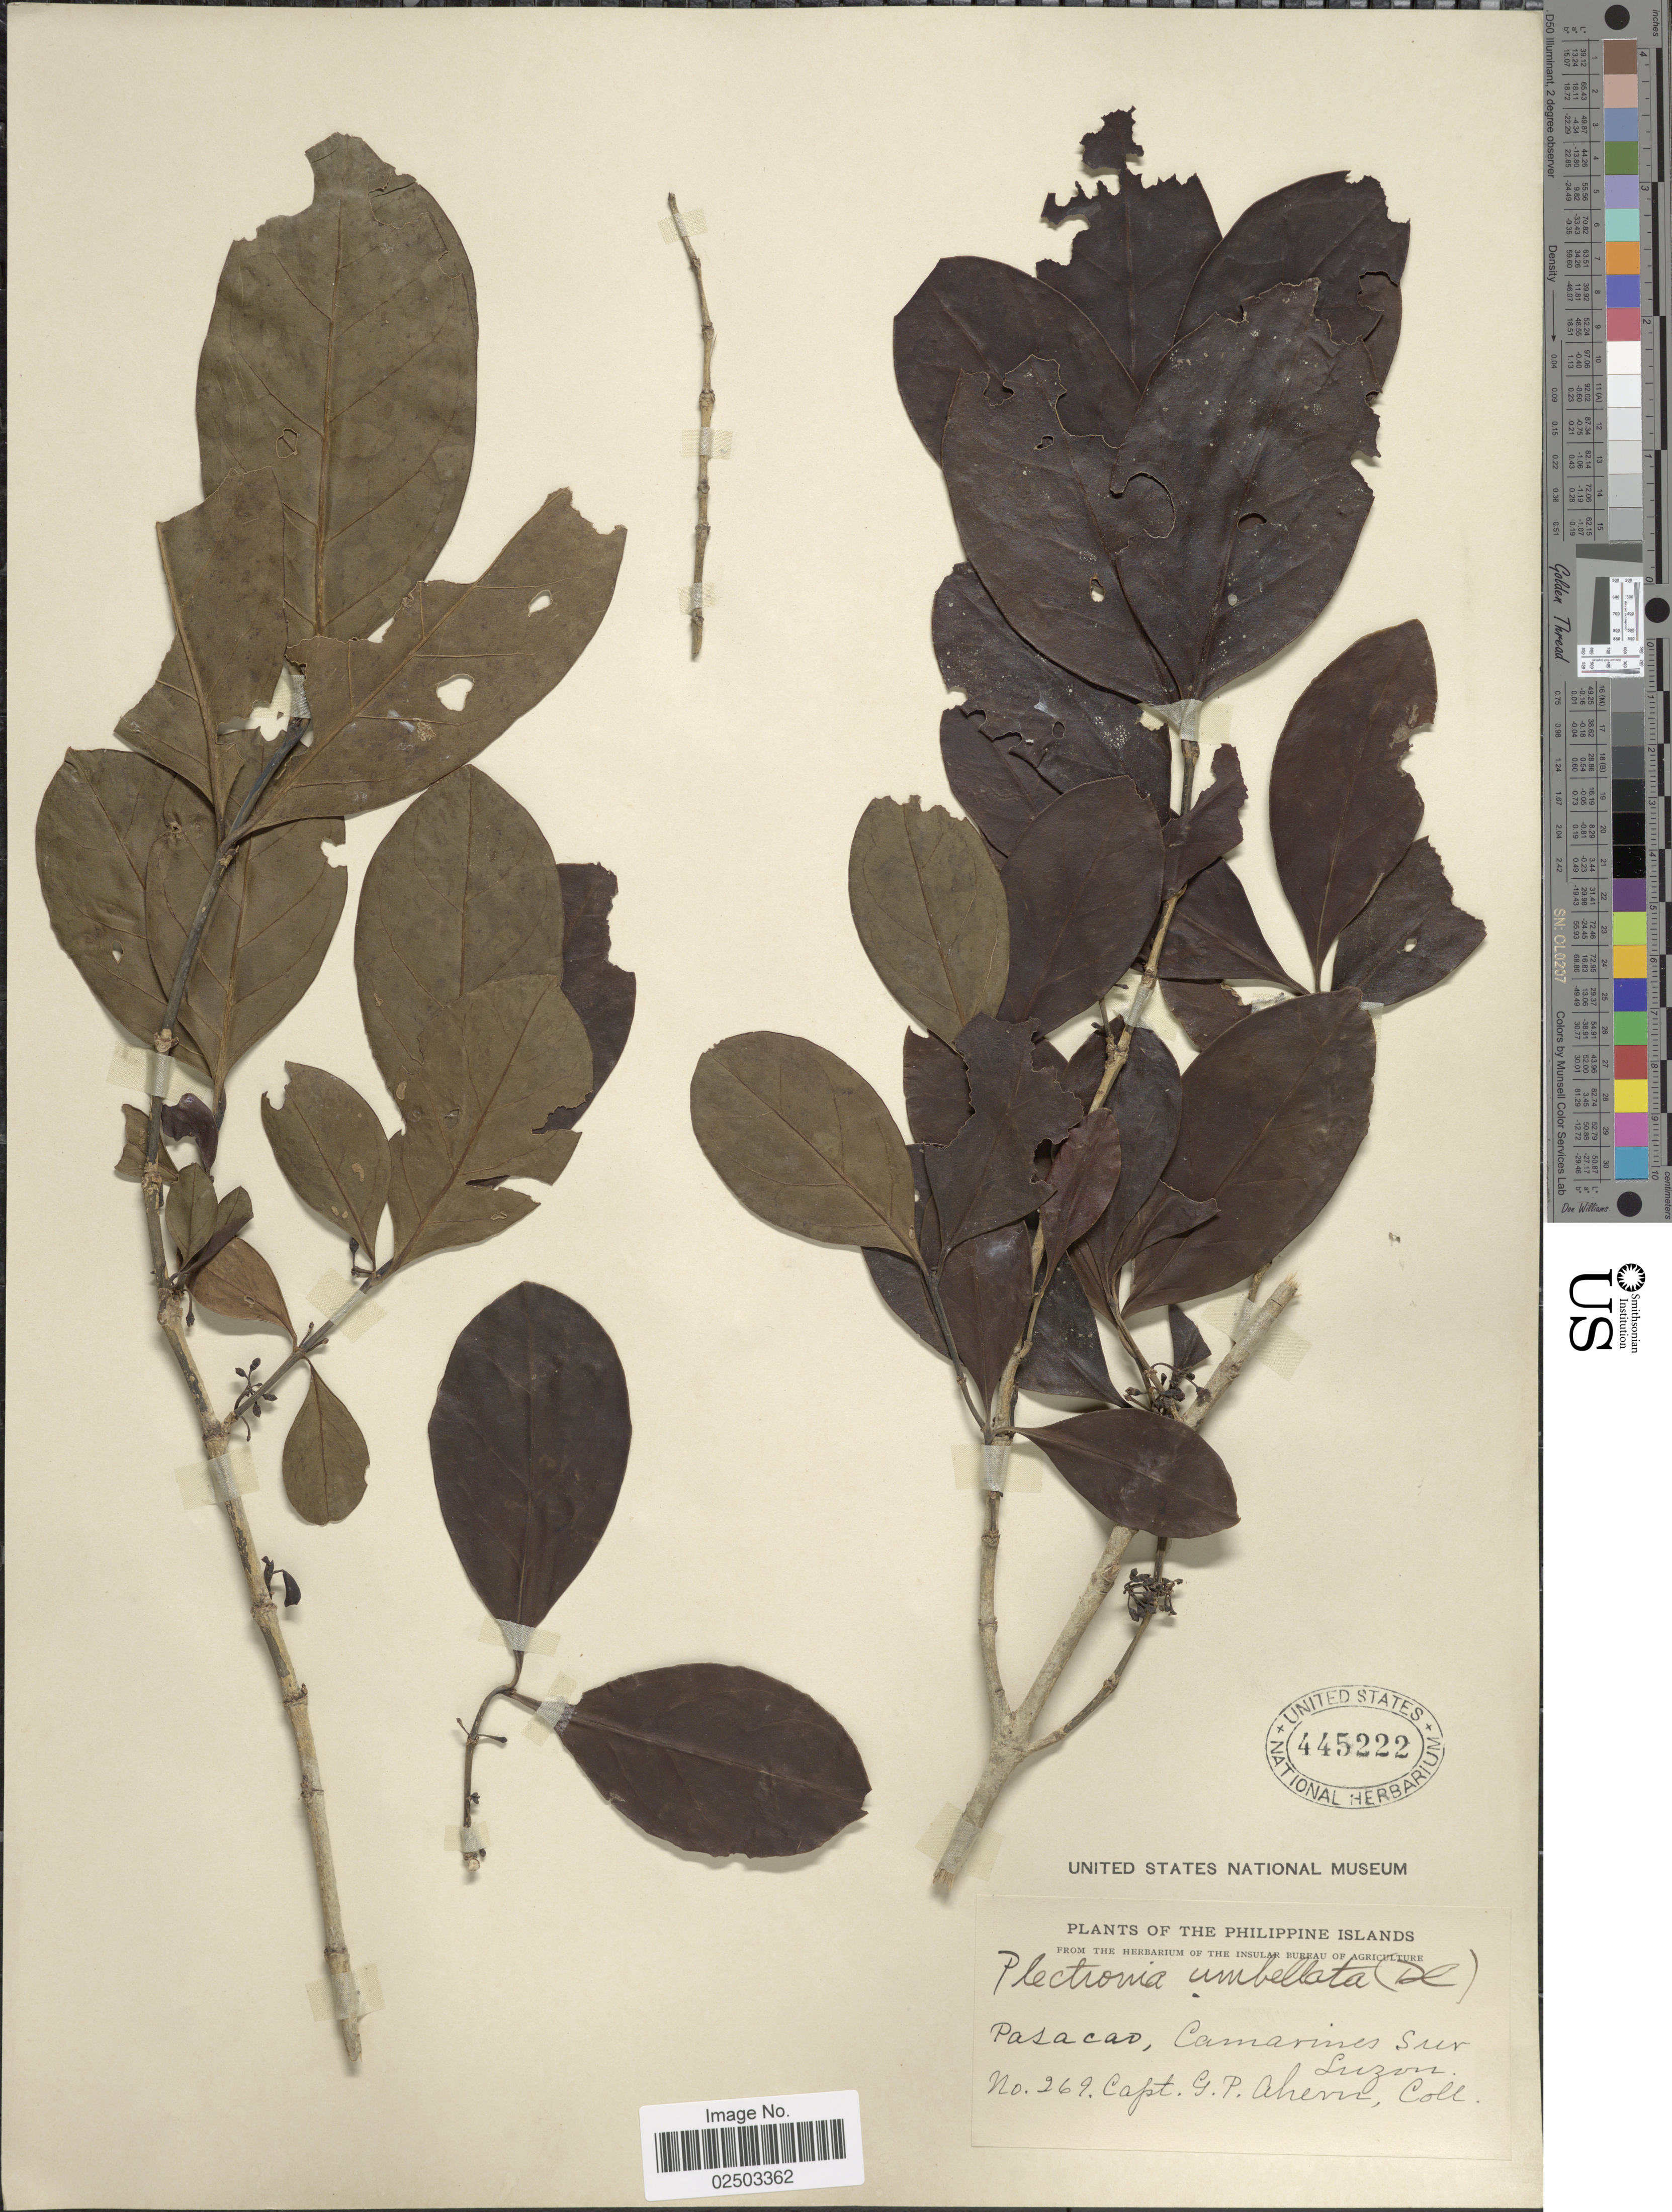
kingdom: Plantae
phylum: Tracheophyta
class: Magnoliopsida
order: Gentianales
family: Rubiaceae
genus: Canthium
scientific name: Canthium dicoccum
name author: (Gaertn.) Merr.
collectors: G. Ahern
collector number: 269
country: Philippines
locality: Phillippine Islands, Pasacao, Camarines Sur Luzon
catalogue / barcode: US 445222